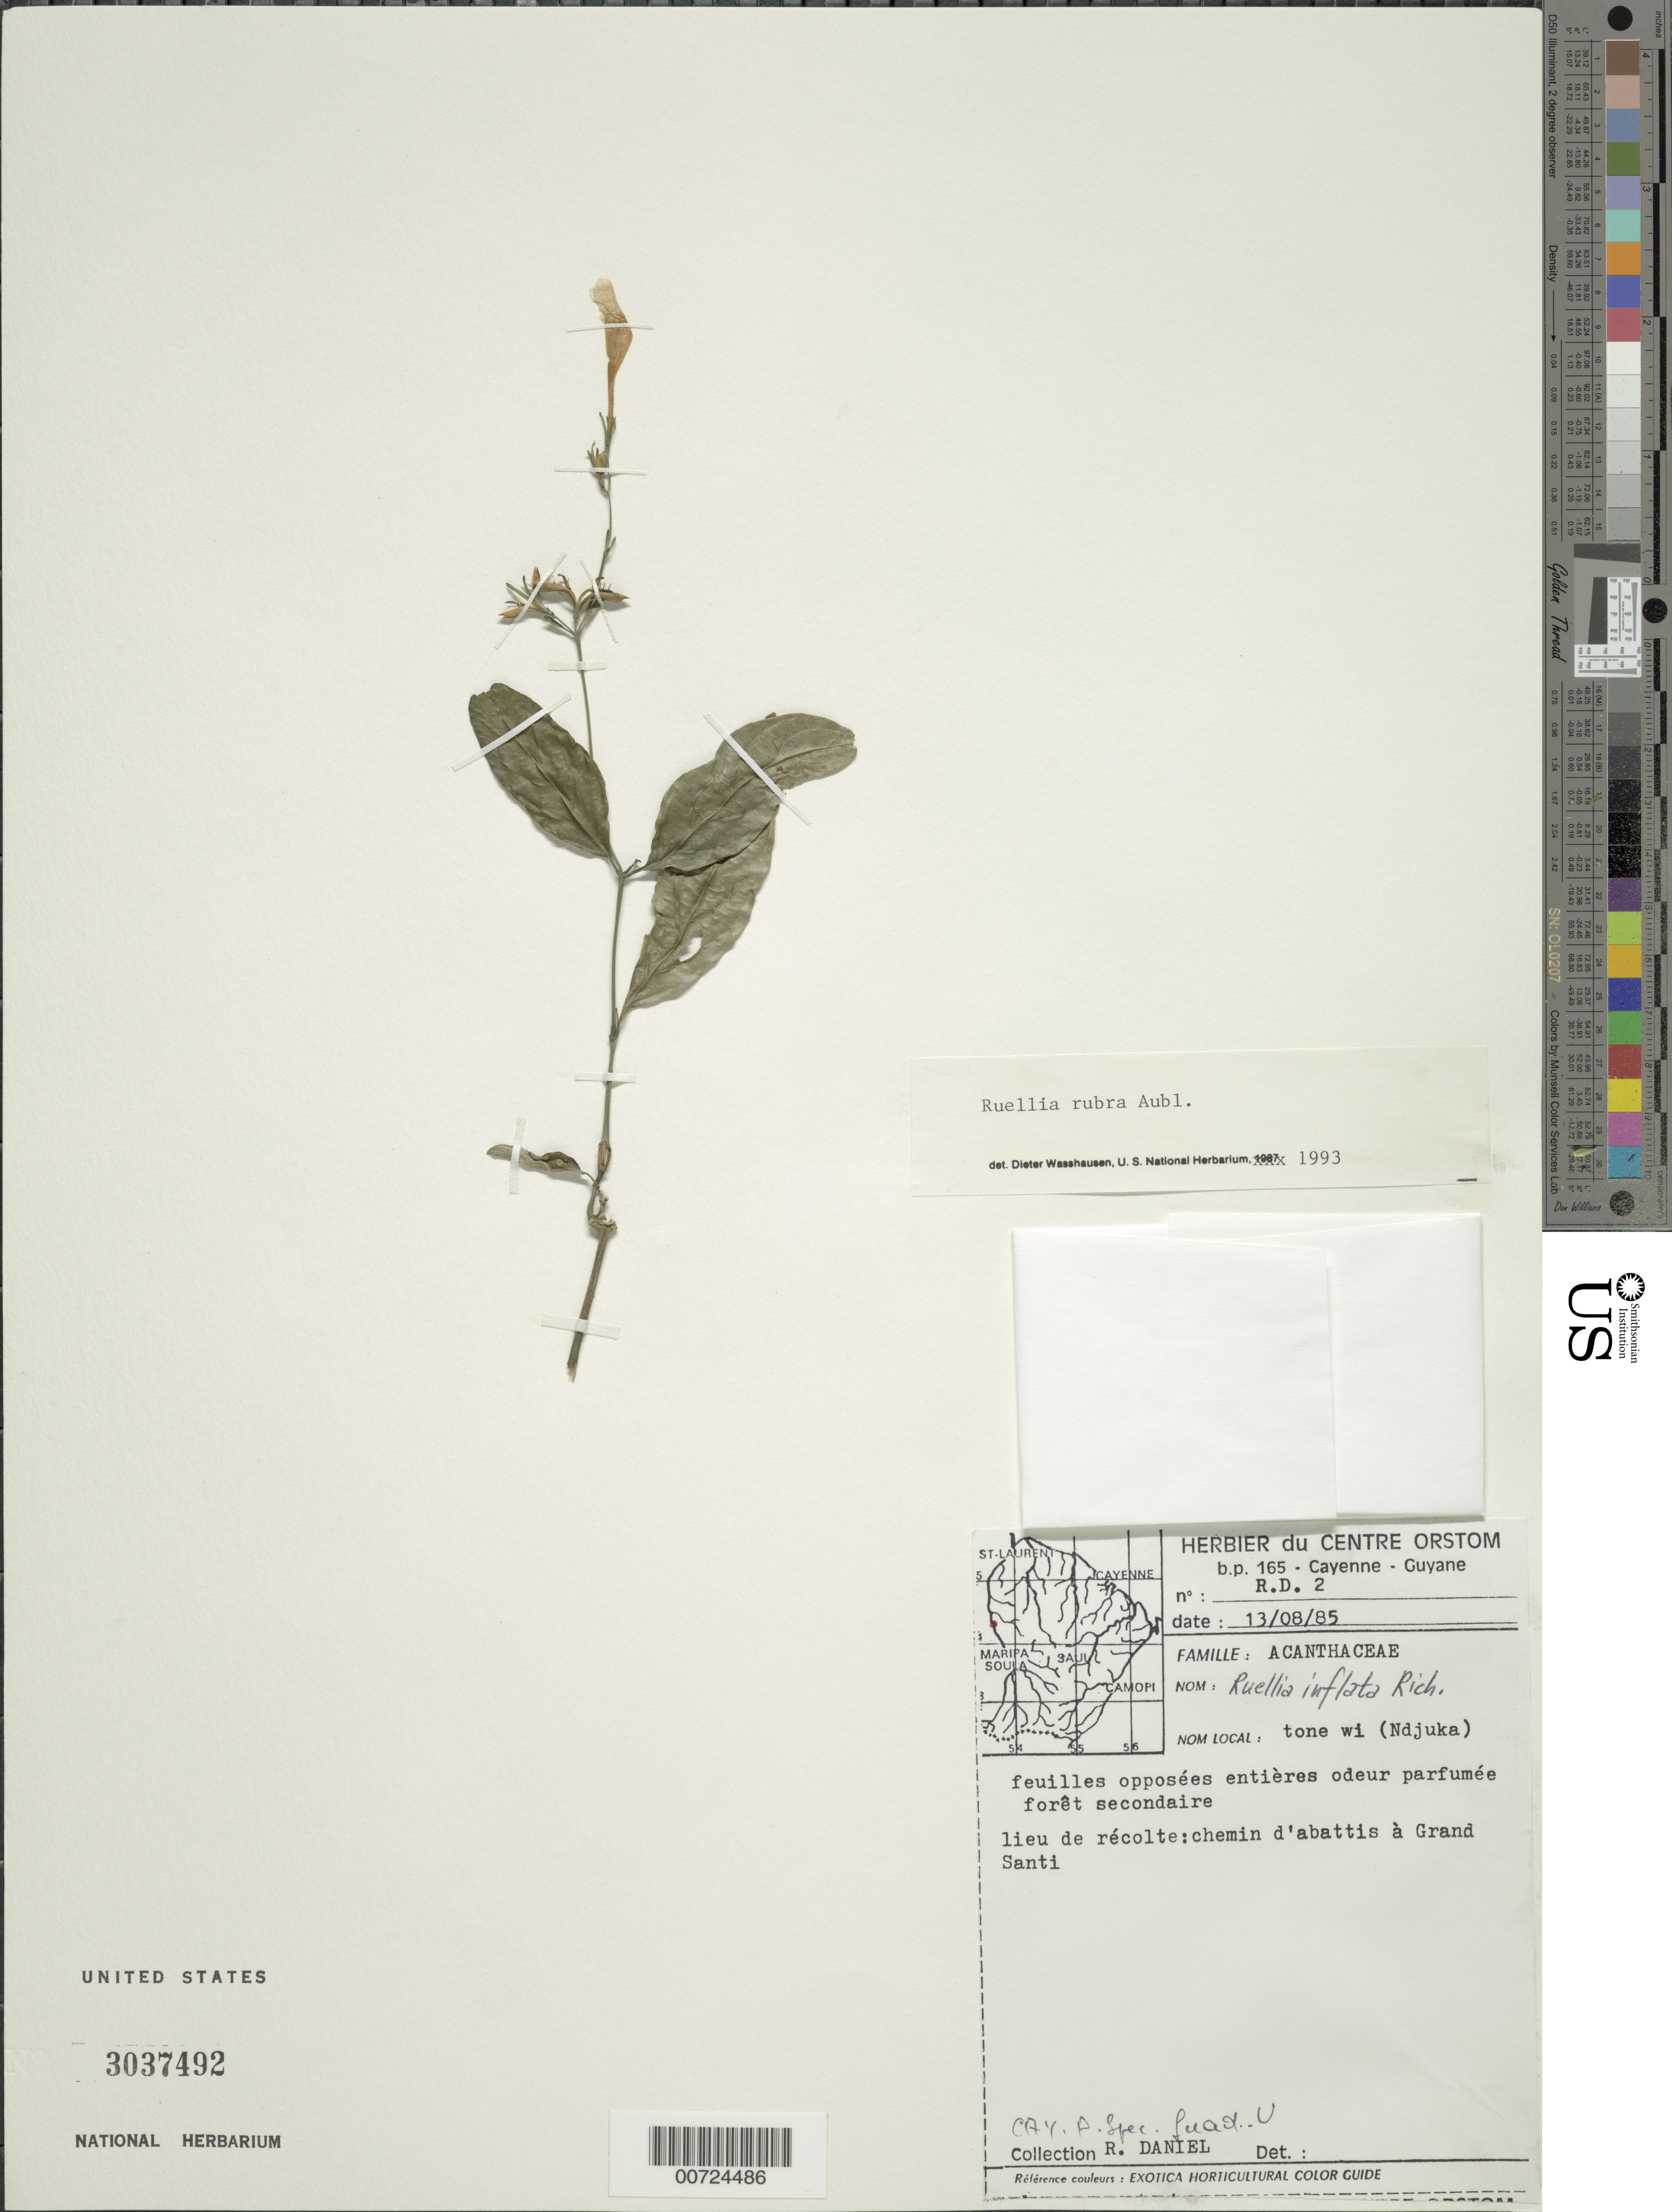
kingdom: Plantae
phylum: Tracheophyta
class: Magnoliopsida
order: Lamiales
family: Acanthaceae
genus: Ruellia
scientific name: Ruellia rubra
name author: Aubl.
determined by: Wasshausen, Dieter C., (BOT), Smithsonian Institution - National Museum of Natural History (UNITED STATES)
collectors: R. Daniel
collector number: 2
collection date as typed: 13-Aug-85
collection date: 1985-08-13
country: French Guiana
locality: Grand Santi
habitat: Secondary forest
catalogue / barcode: US 3037492